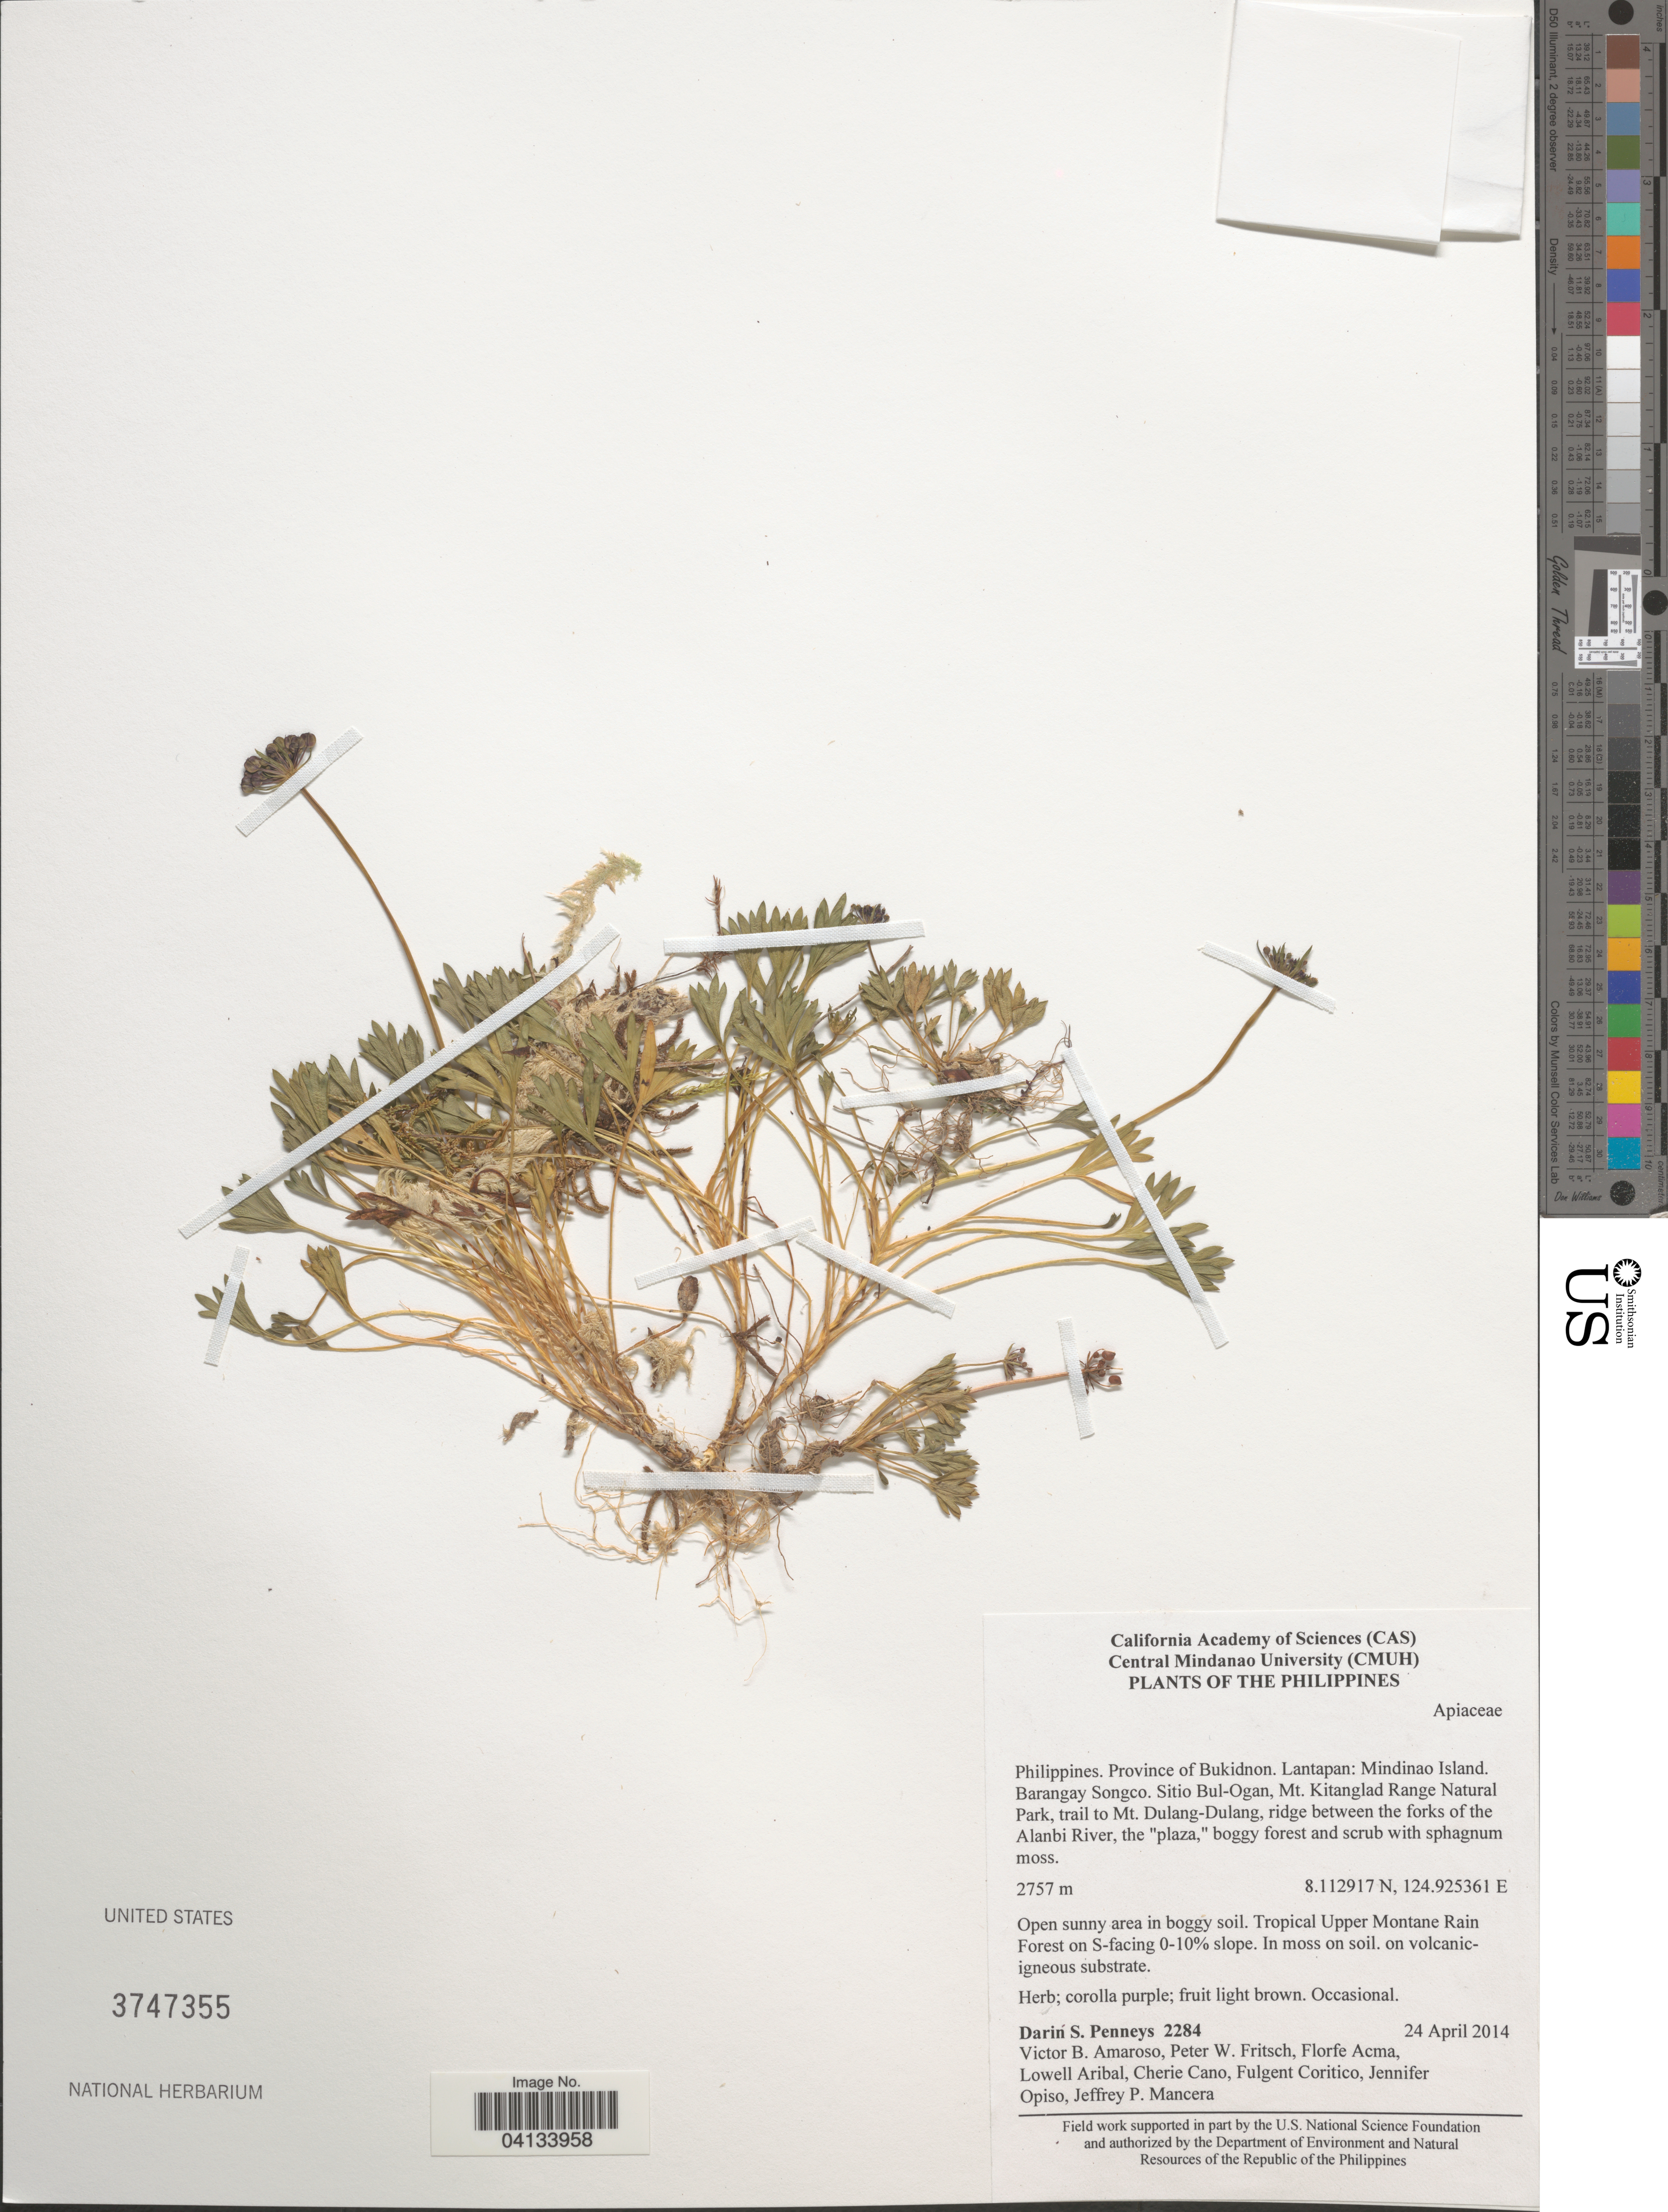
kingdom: Plantae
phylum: Tracheophyta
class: Magnoliopsida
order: Apiales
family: Apiaceae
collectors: D. S. Penneys, V. Amoroso, P. W. Fritsch, F. Acma & et al.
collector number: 2284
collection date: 2014-04-24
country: Philippines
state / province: Northern Mindanao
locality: Province of Bukidnon. Lantapan: Mindinao Island. Barangay Songco. Sitio Bul-Ogan, Mt. Kitanglad Range Natural Park, trail to Mt. Dulang-Dulang, ridge between the forks of the Alanbi River, the "plaza". Tropical Upper Montane Rain Forest on S-facing 0-10% slope.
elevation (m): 2757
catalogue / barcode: US 3747355